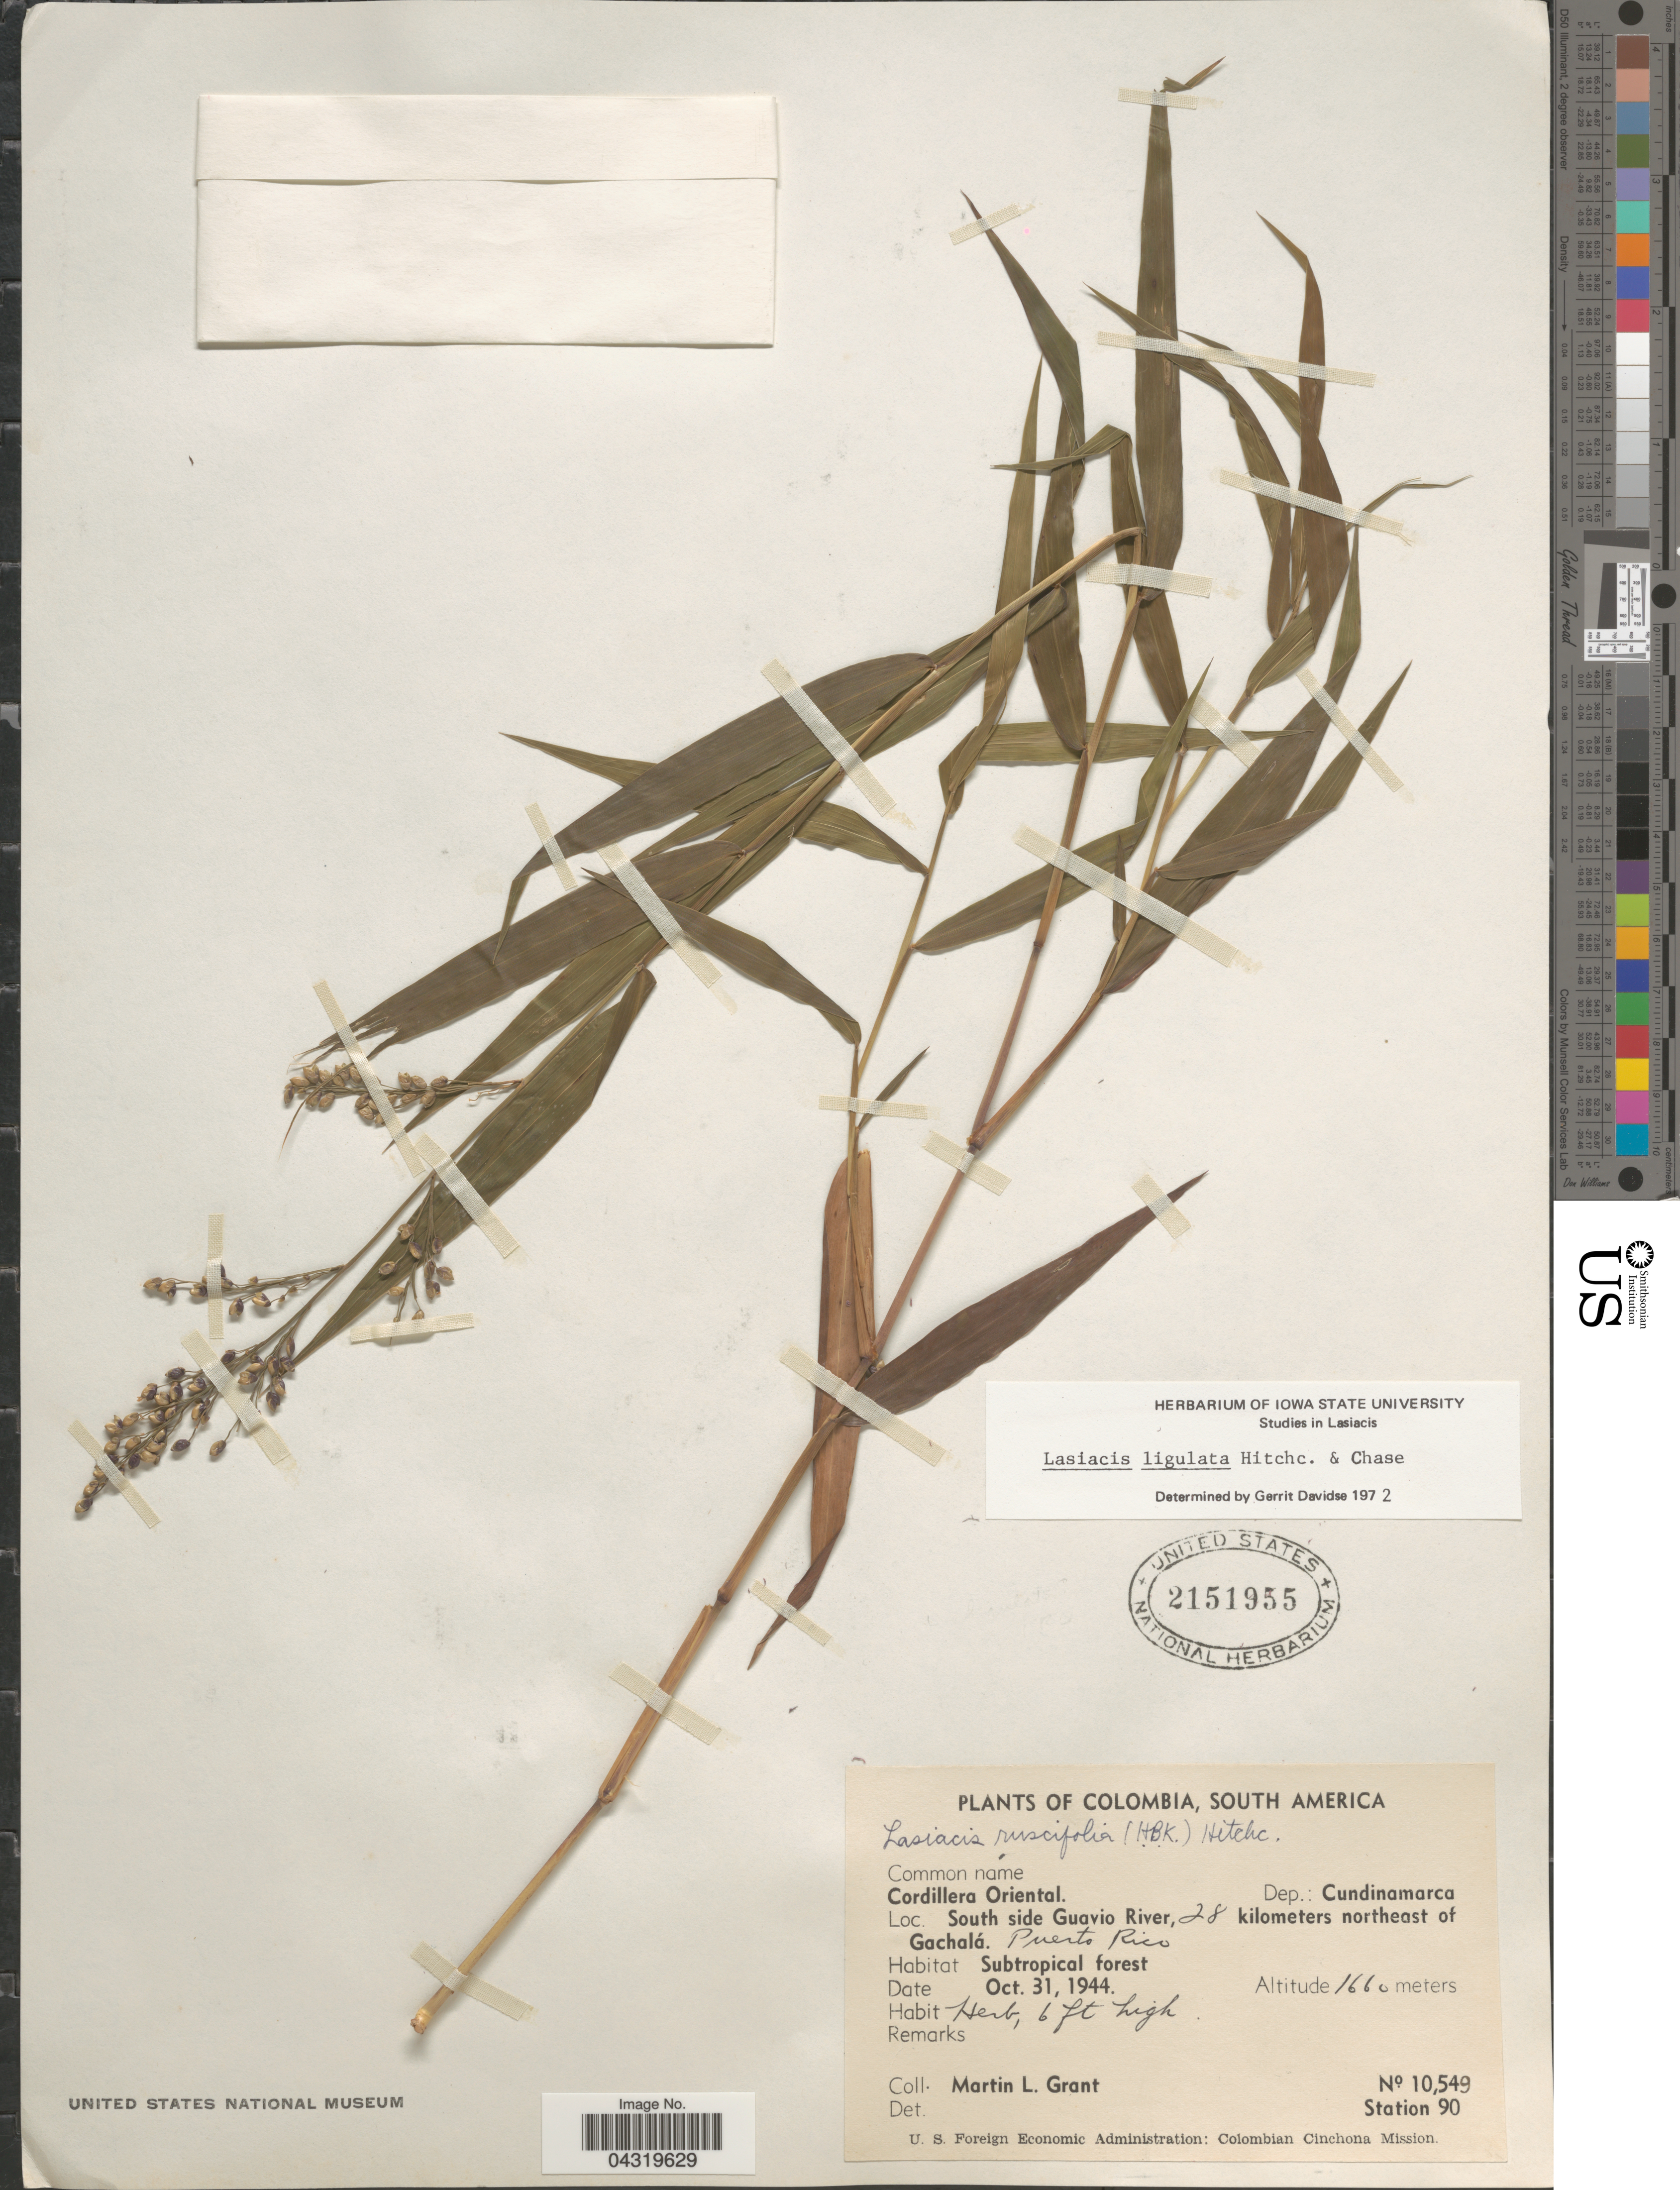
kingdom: Plantae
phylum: Tracheophyta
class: Liliopsida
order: Poales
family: Poaceae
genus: Lasiacis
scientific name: Lasiacis ligulata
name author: Hitchc. & Chase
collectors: M. L. Grant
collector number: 10549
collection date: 1944-10-31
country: Colombia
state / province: Cundinamarca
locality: Cordillera Oriental. Dep.: Cundinamarca. South side Guavio River, 28 kilometers northeast of Gachalá. Puerto Rico. Station 90.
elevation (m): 1660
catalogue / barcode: US 2151955